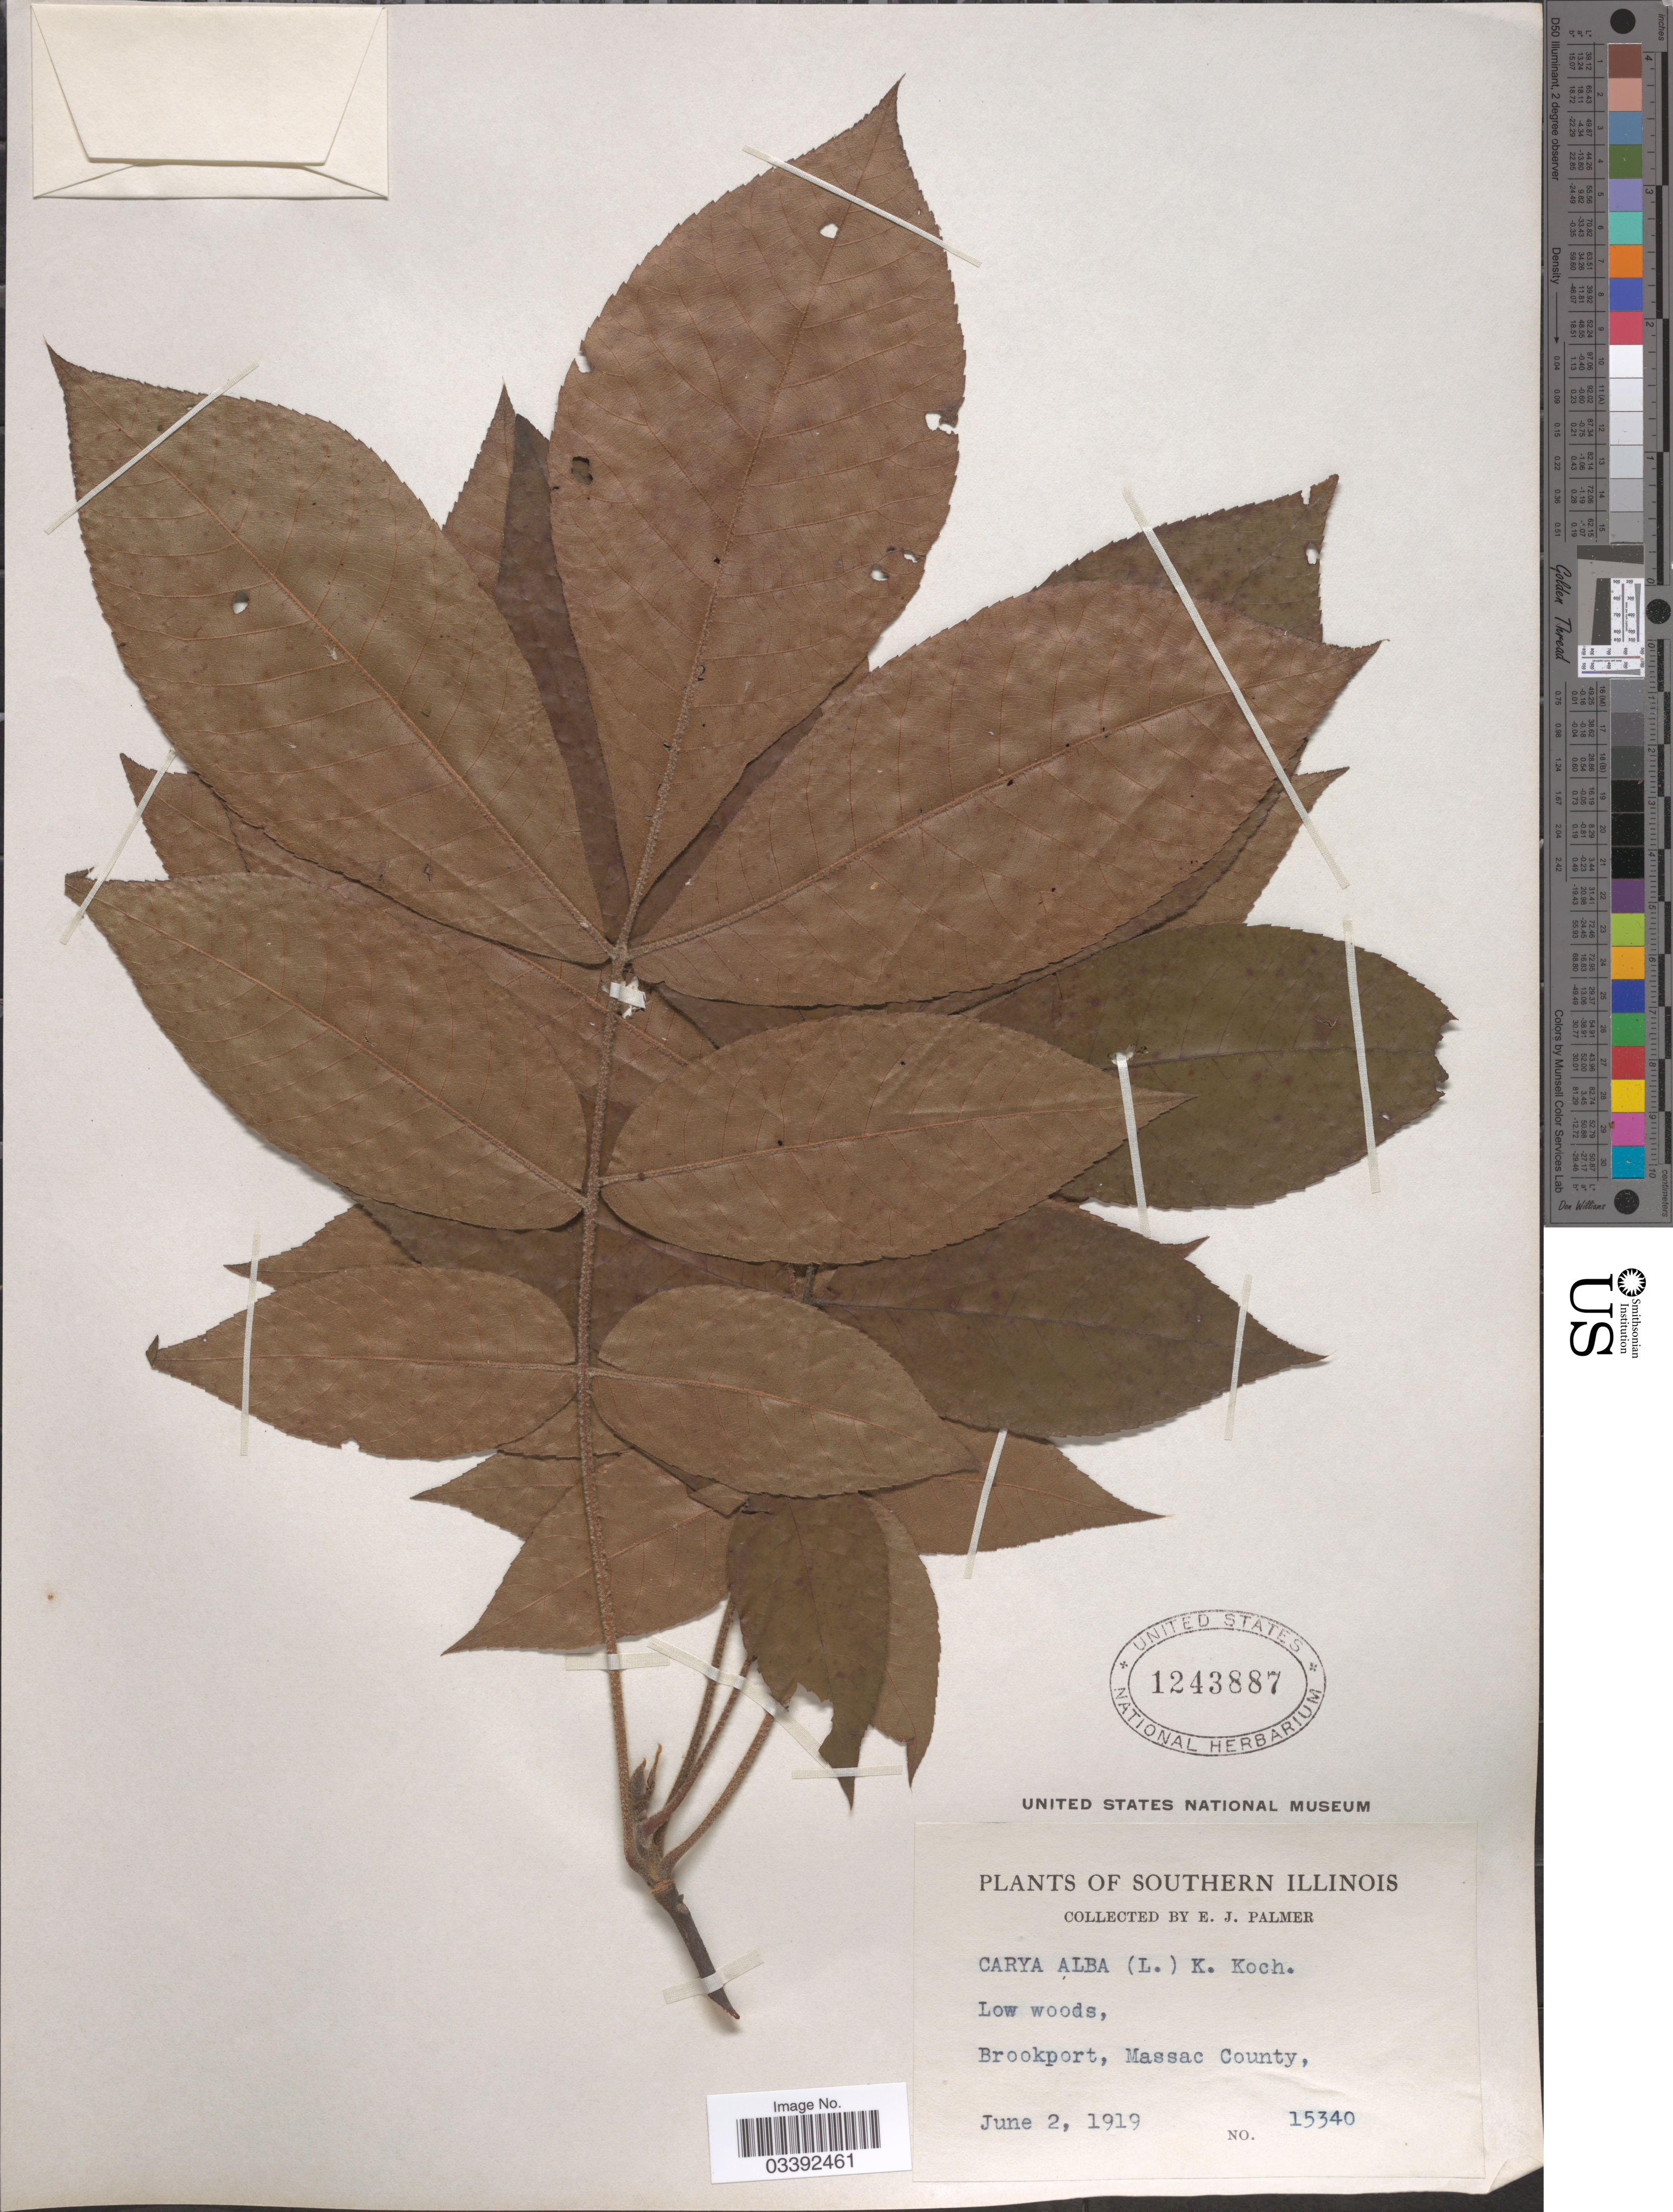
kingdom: Plantae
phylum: Tracheophyta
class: Magnoliopsida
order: Fagales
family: Juglandaceae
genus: Carya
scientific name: Carya tomentosa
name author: (Lam.) Nutt.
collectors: E. J. Palmer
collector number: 15340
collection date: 1919-06-02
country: United States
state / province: Illinois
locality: Southern Illinois. Brookport, Massac County.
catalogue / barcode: US 1243887